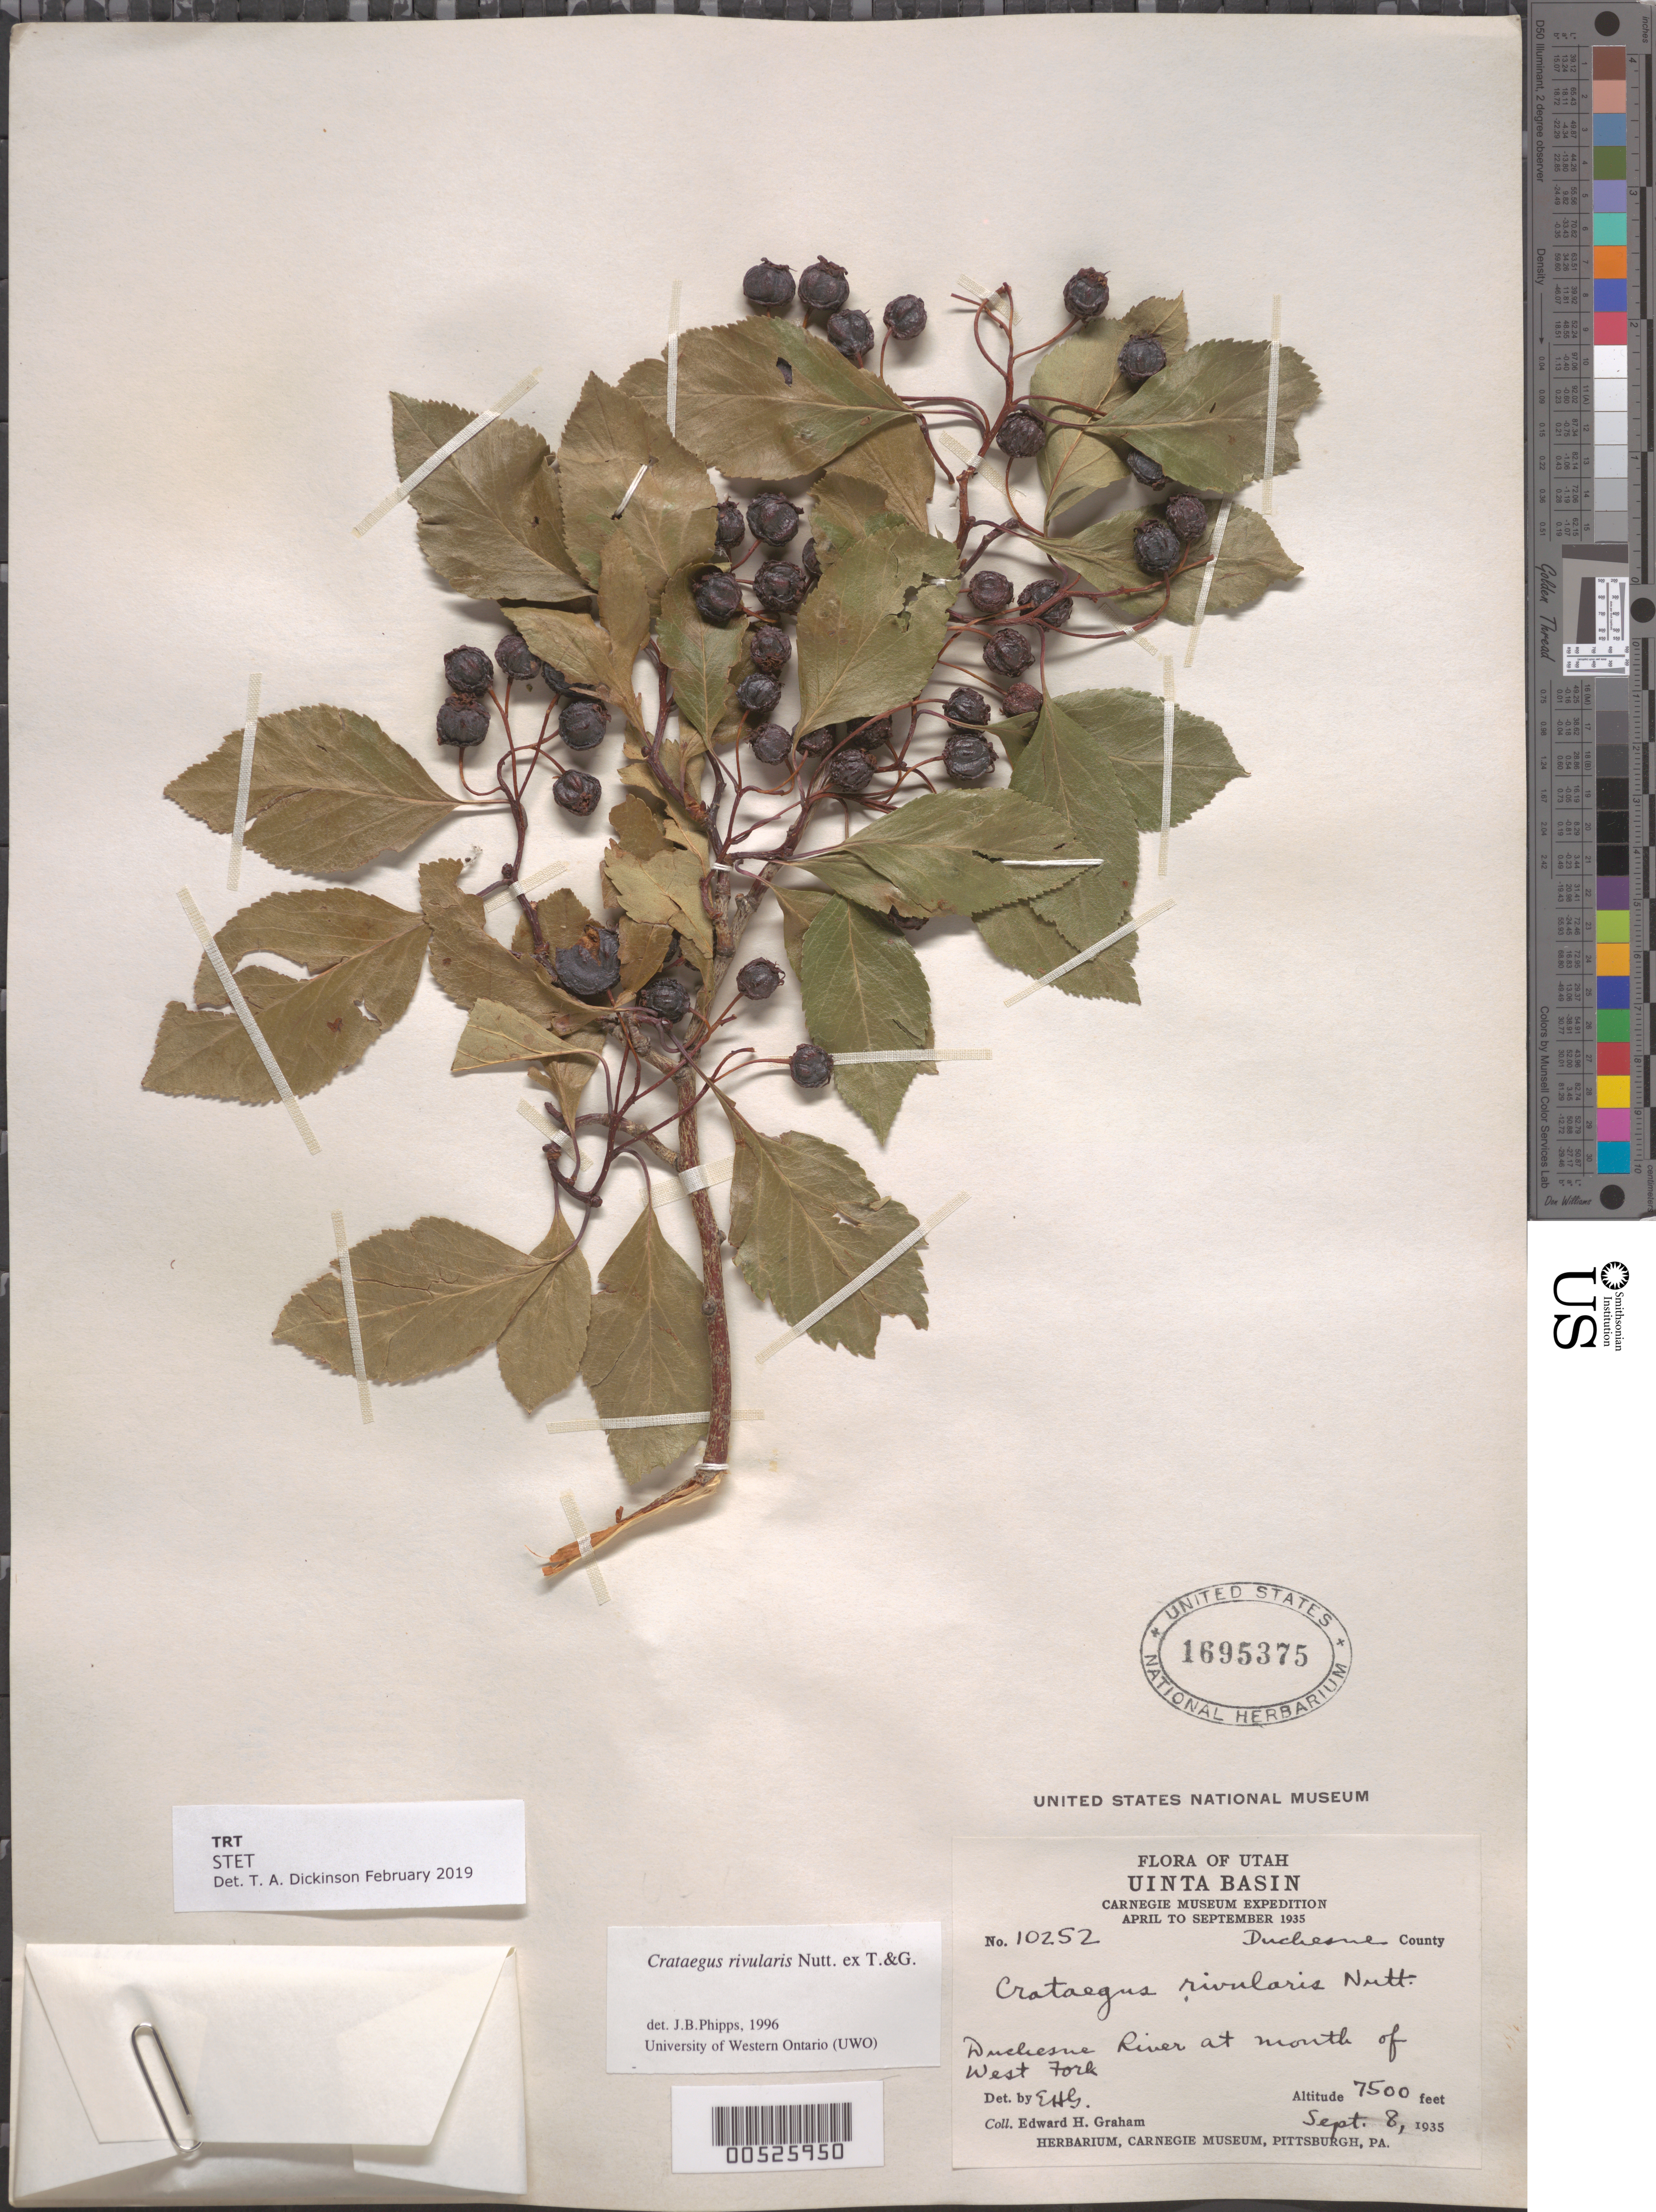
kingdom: Plantae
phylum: Tracheophyta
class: Magnoliopsida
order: Rosales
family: Rosaceae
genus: Crataegus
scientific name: Crataegus rivularis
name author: Nutt.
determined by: Graham, E. H.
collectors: E. H. Graham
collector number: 10252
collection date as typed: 08 Sep 1935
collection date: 1935-09-08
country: United States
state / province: Utah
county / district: Duchesne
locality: Duchesne River at mouth of West Fork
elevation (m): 2286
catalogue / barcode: US 1695375